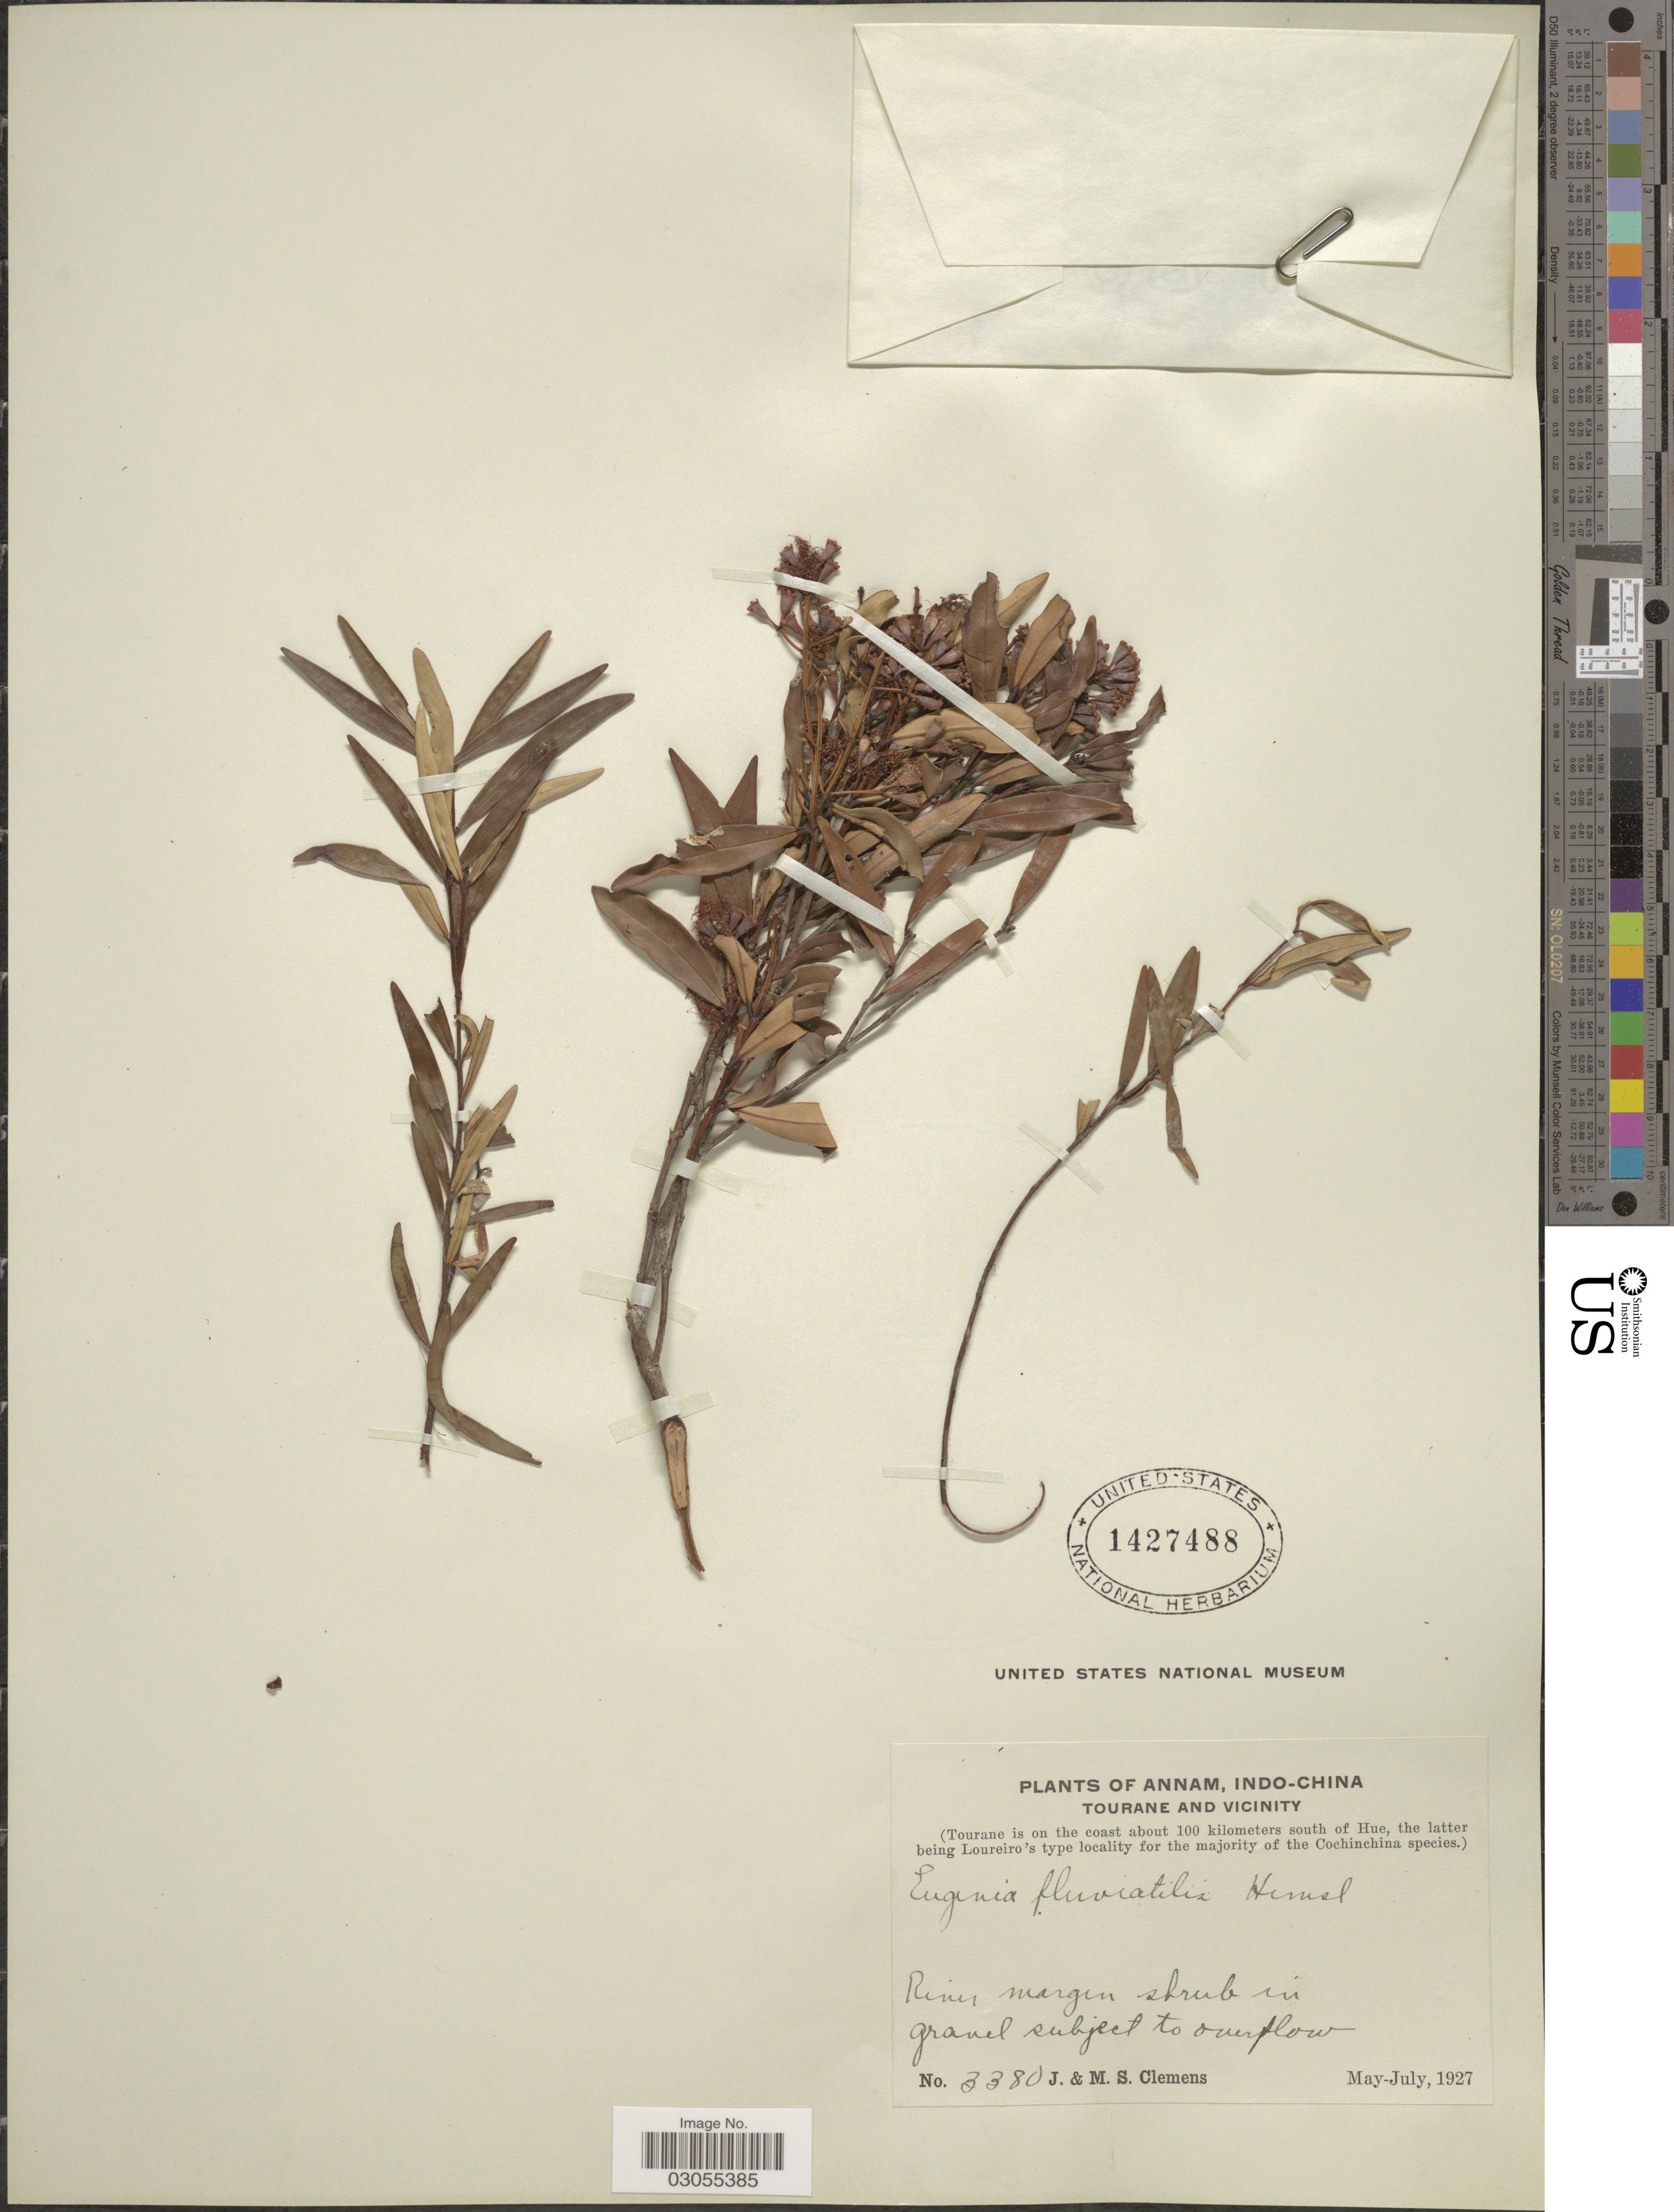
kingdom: Plantae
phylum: Tracheophyta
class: Magnoliopsida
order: Myrtales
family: Myrtaceae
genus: Syzygium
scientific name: Syzygium tsoongii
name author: (Merr.) Merr. & L.M. Perry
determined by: Amshoff, J. H.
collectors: J. Clemens & M. S. Clemens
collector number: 3380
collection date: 1927-05/1927-07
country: Vietnam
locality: Annam, Indo-China. Tourane and vicinity. (Tourane is on the coast about 100 kilometers south of Hue).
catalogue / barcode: US 1427488